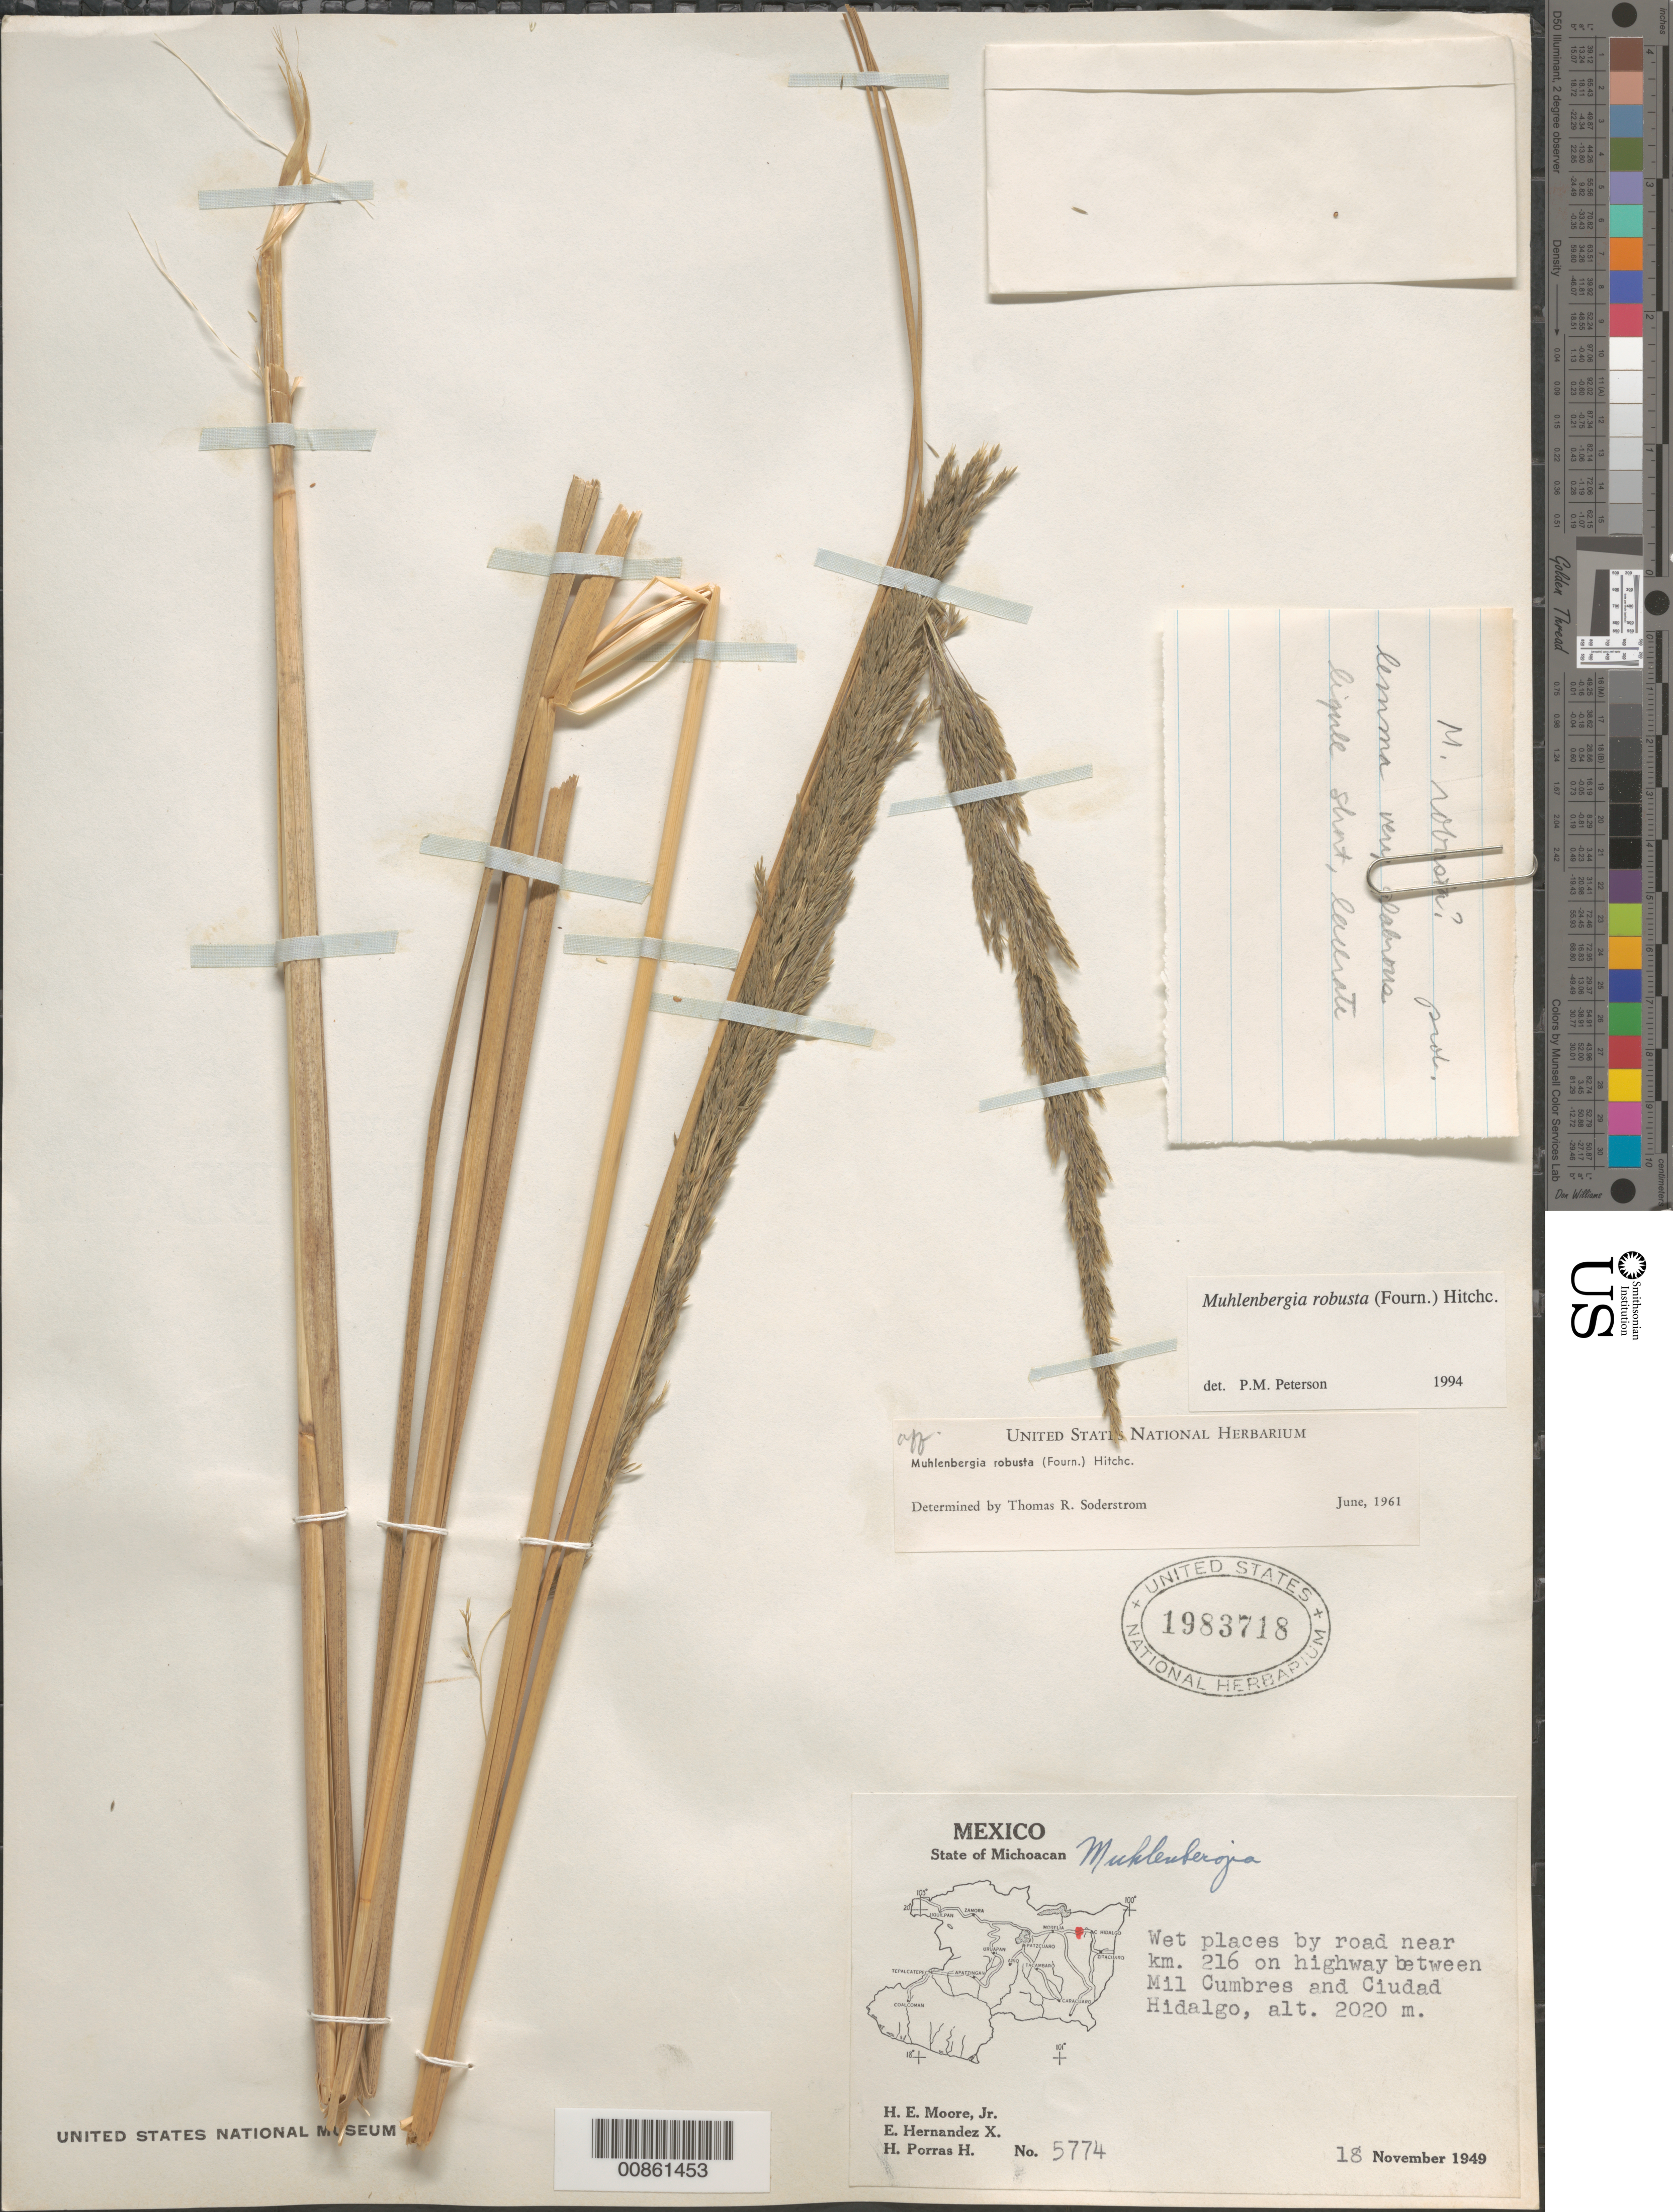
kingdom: Plantae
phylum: Tracheophyta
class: Liliopsida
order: Poales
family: Poaceae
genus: Muhlenbergia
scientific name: Muhlenbergia robusta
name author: (E. Fourn.) Hitchc.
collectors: H. E. Moore, E. I. Hernández-X. & H. Porras-H.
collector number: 5774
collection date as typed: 18 Nov 1949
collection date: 1949-11-18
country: Mexico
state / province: Michoacán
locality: Km 216 on Hwy between Mil Cumbres and Cd. Hidalgo, Mich.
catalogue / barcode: US 1983718